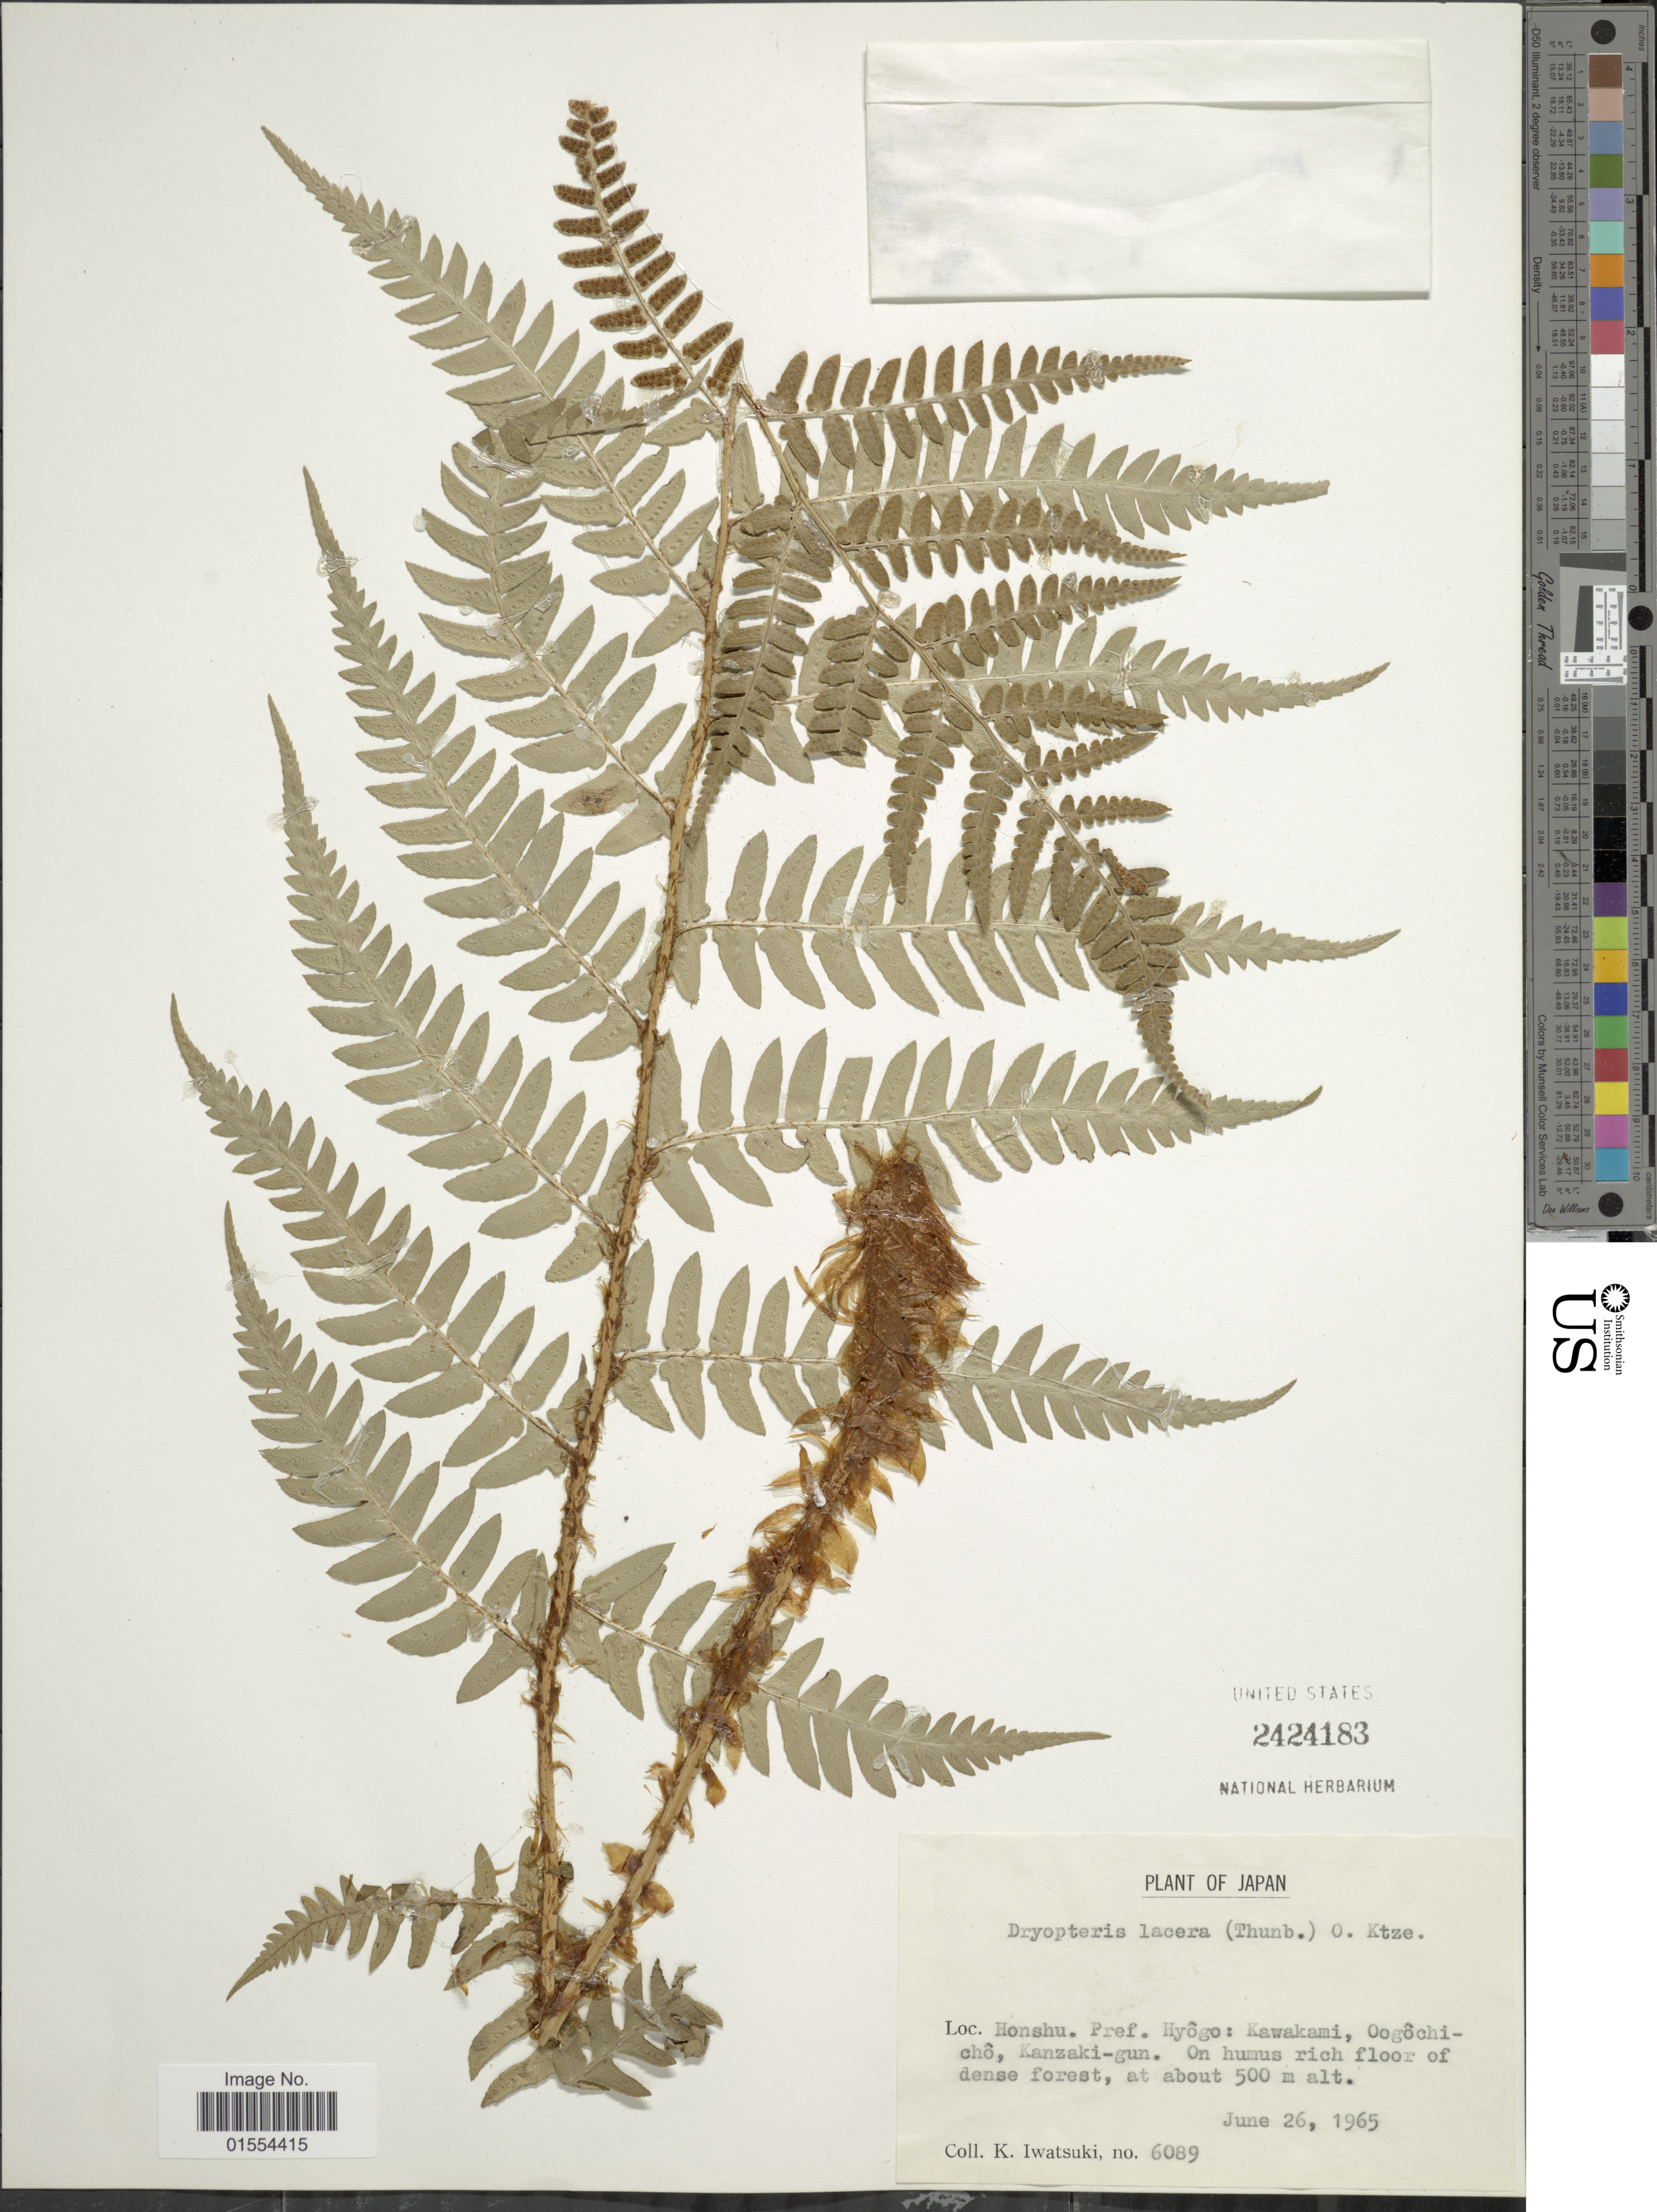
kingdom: Plantae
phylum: Tracheophyta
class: Polypodiopsida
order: Polypodiales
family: Dryopteridaceae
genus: Dryopteris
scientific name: Dryopteris lacera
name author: (Thunb.) Kuntze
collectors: K. Iwatsuki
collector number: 6089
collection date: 1965-06-26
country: Japan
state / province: Hyogo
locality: Japan, Honshu. Pref. Hyogo: Kawakami, Oogochicho, Kanzaki-gun.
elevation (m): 500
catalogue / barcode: US 2424183